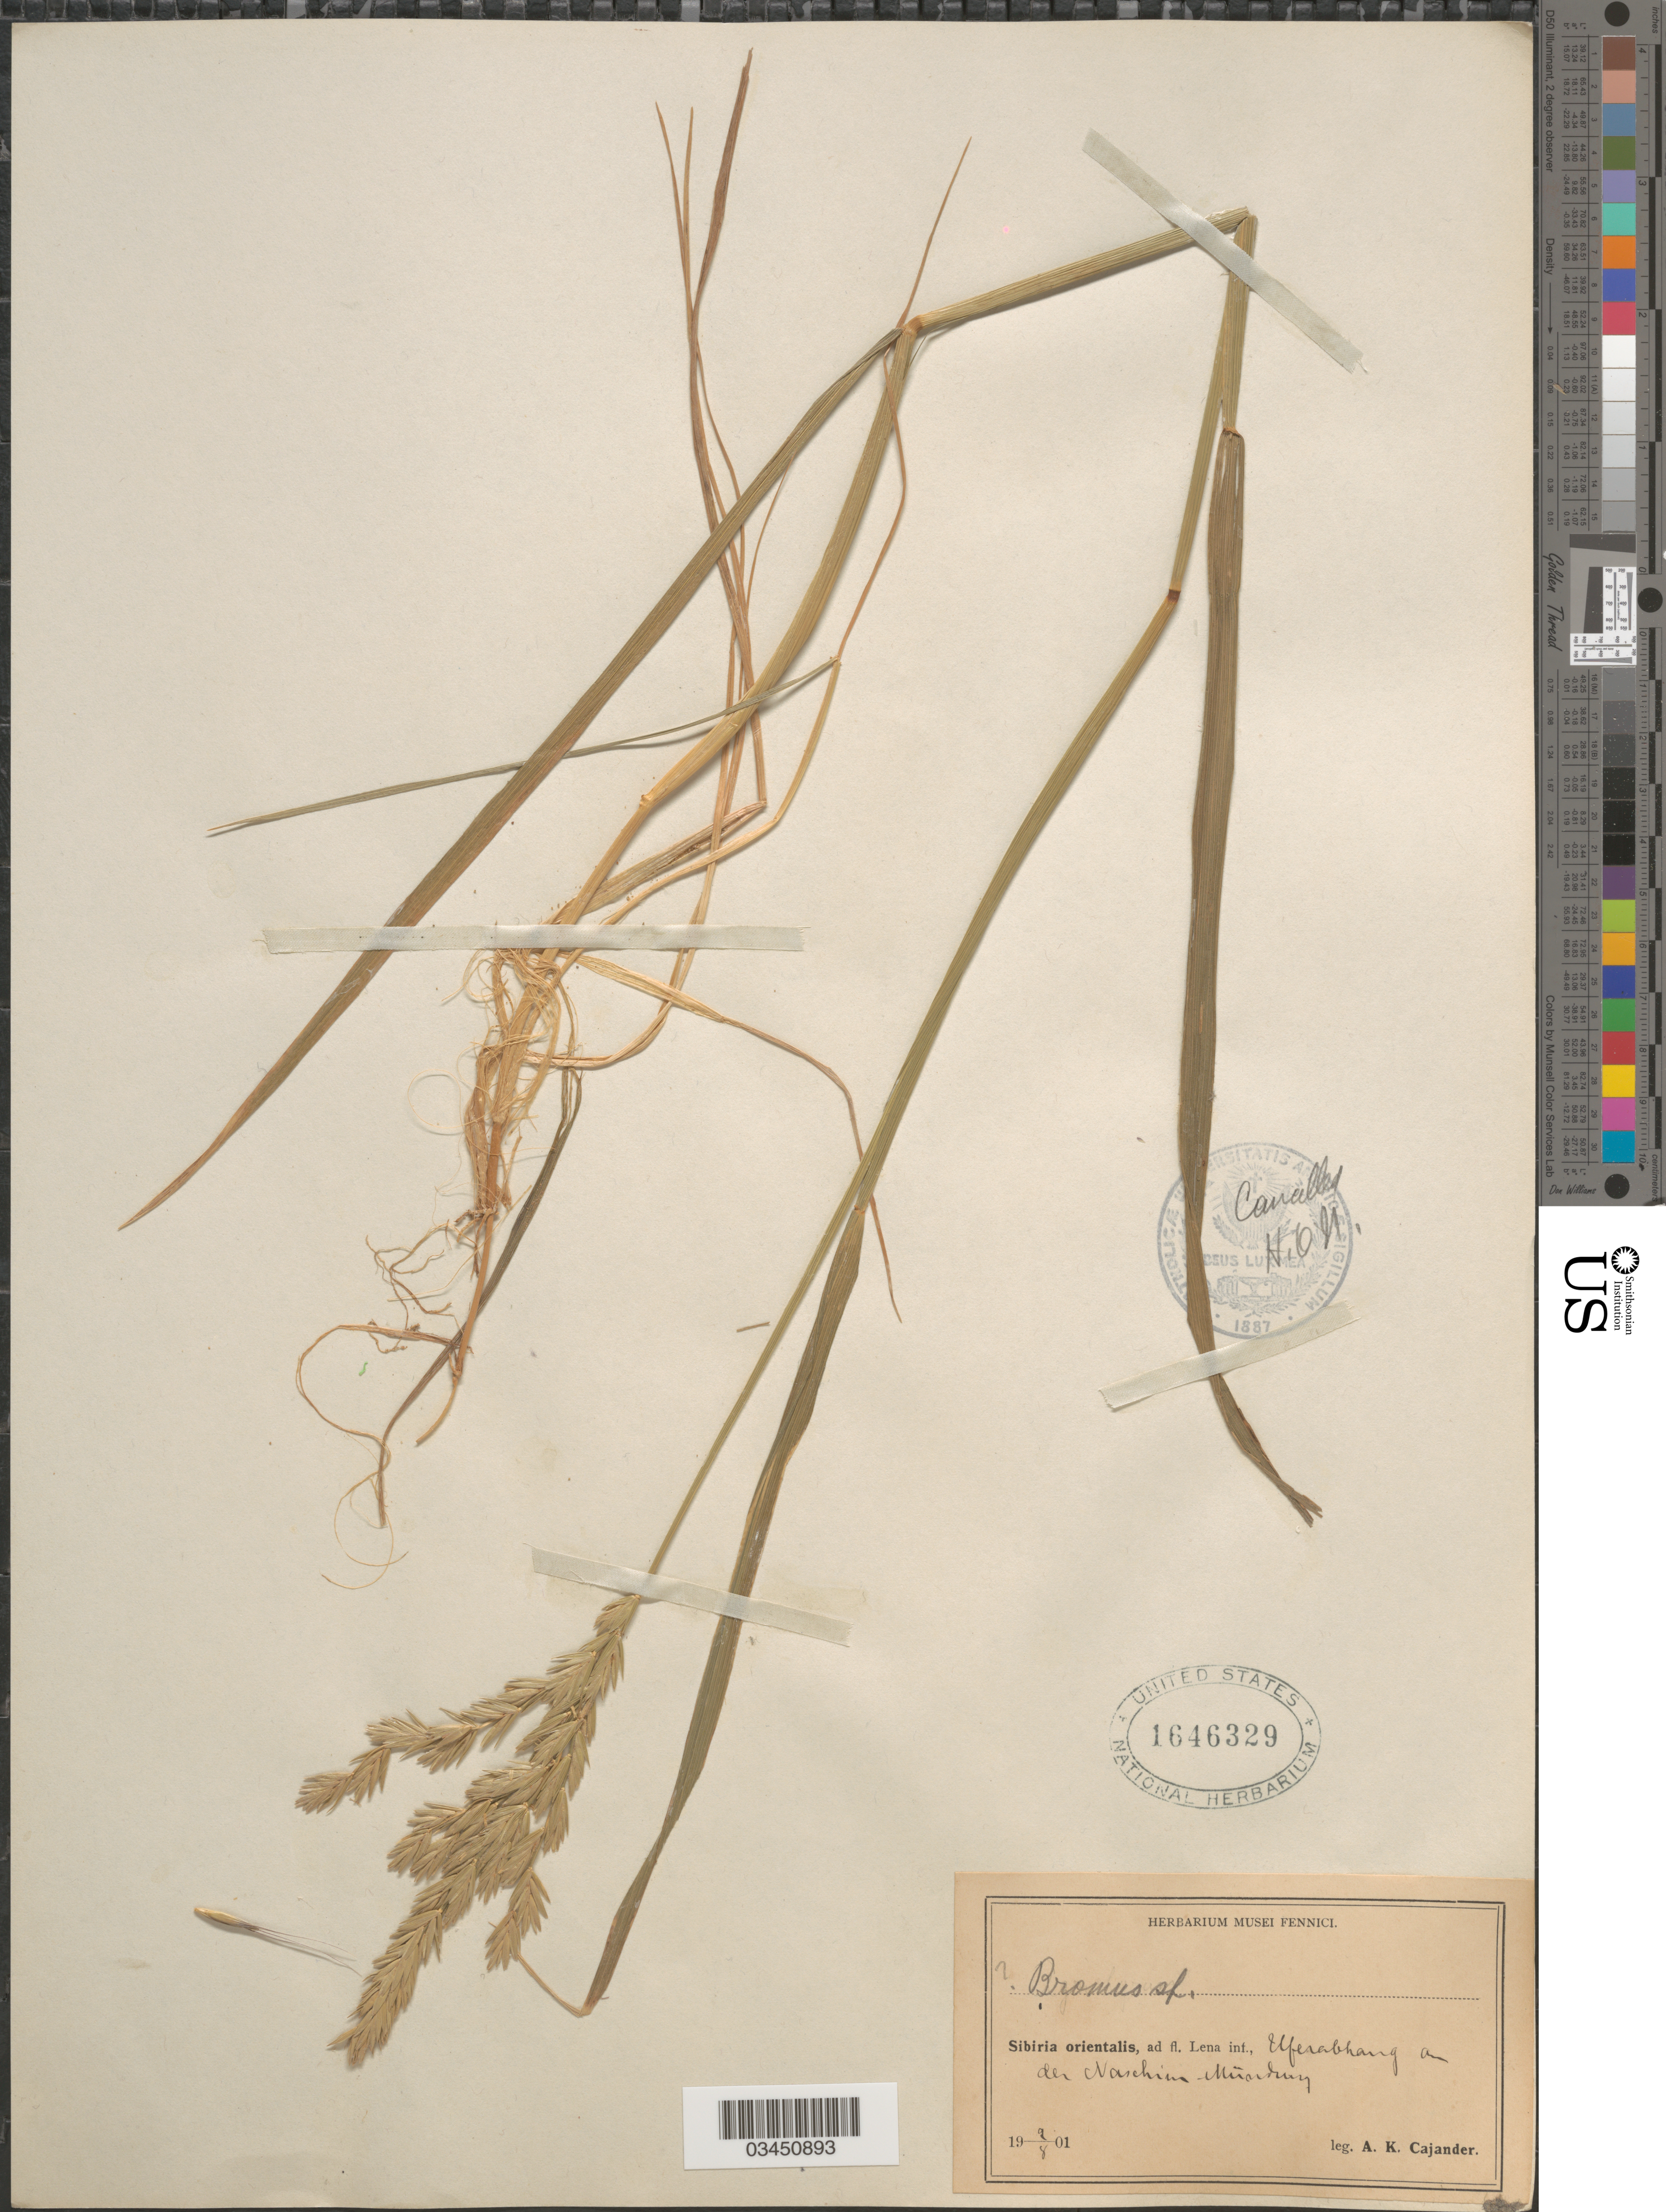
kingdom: Plantae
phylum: Tracheophyta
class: Liliopsida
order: Poales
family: Poaceae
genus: Elymus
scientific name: Elymus sp.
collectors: A. Cajander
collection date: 1901-08-02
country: Russian Federation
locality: Sibiria orientalis, ad fl. Lena inf., Uferabhang an der Naschim Mündung.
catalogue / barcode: US 1646329